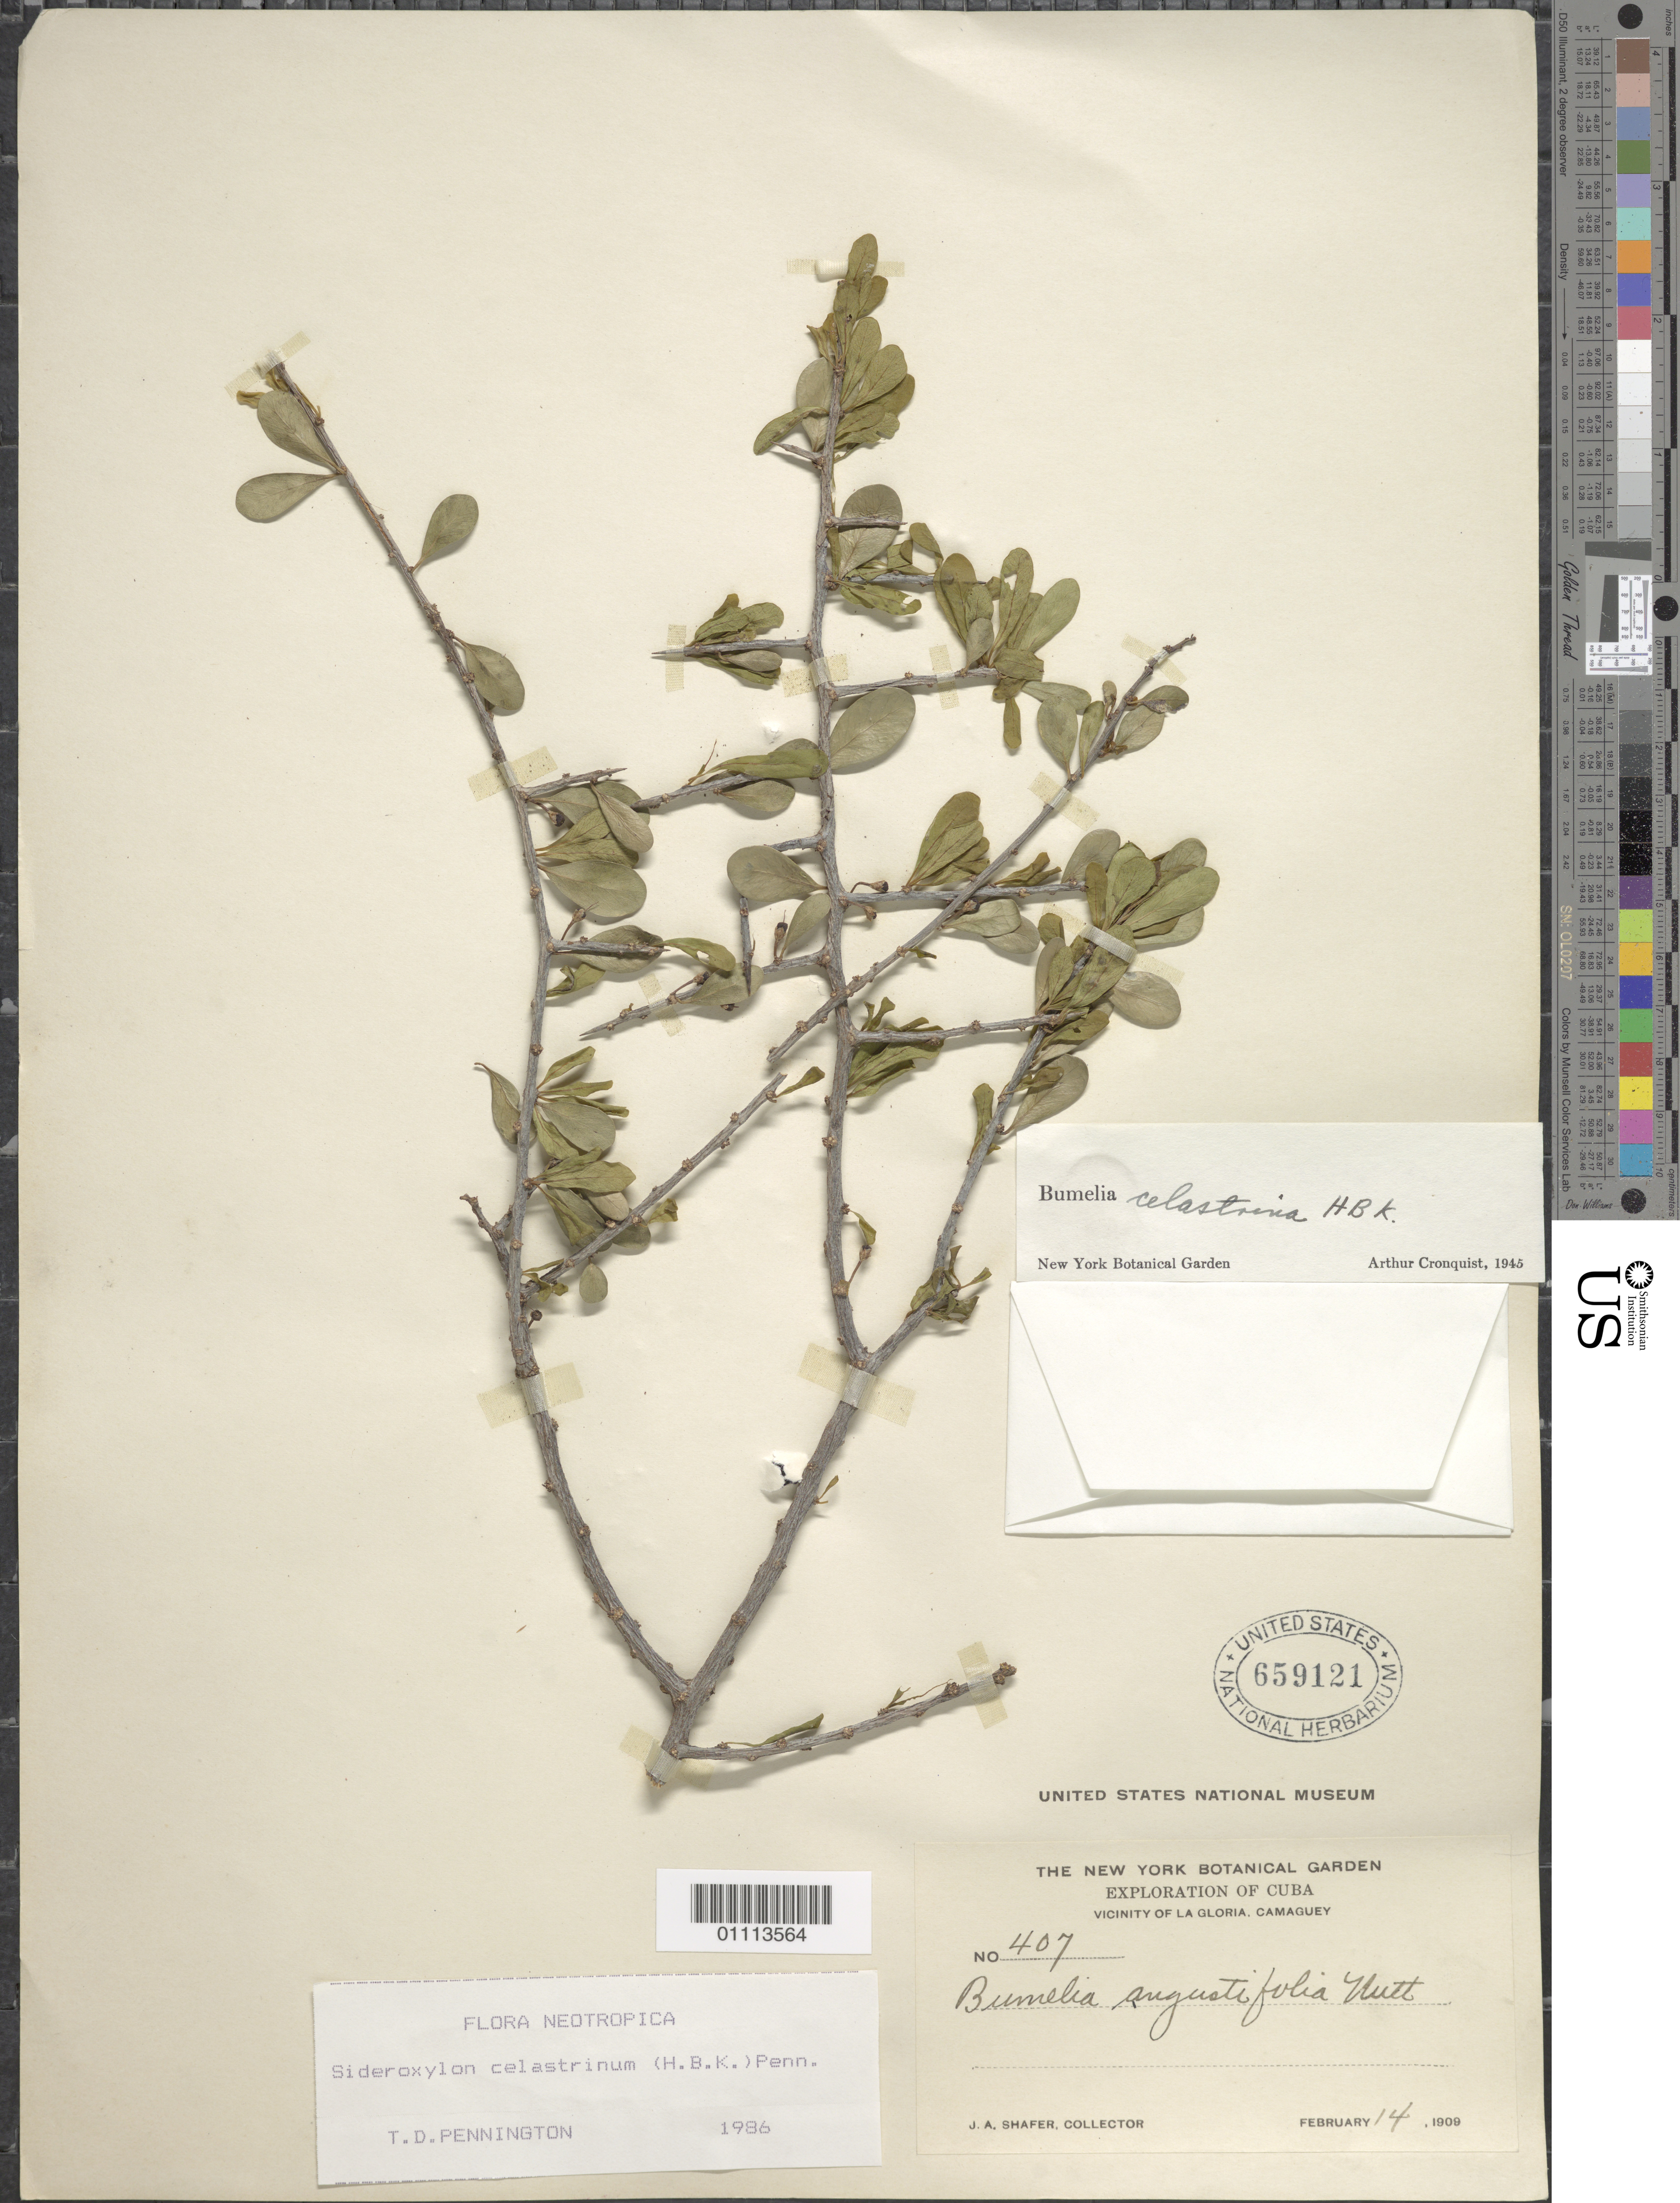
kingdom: Plantae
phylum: Tracheophyta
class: Magnoliopsida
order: Ericales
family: Sapotaceae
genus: Sideroxylon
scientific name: Sideroxylon celastrinum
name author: (Kunth) T.D. Penn.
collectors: J. A. Shafer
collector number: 407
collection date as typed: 14 Feb 1909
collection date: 1909-02-14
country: Cuba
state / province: Camagüey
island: Cuba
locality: Vicinity of La Gloria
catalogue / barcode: US 659121